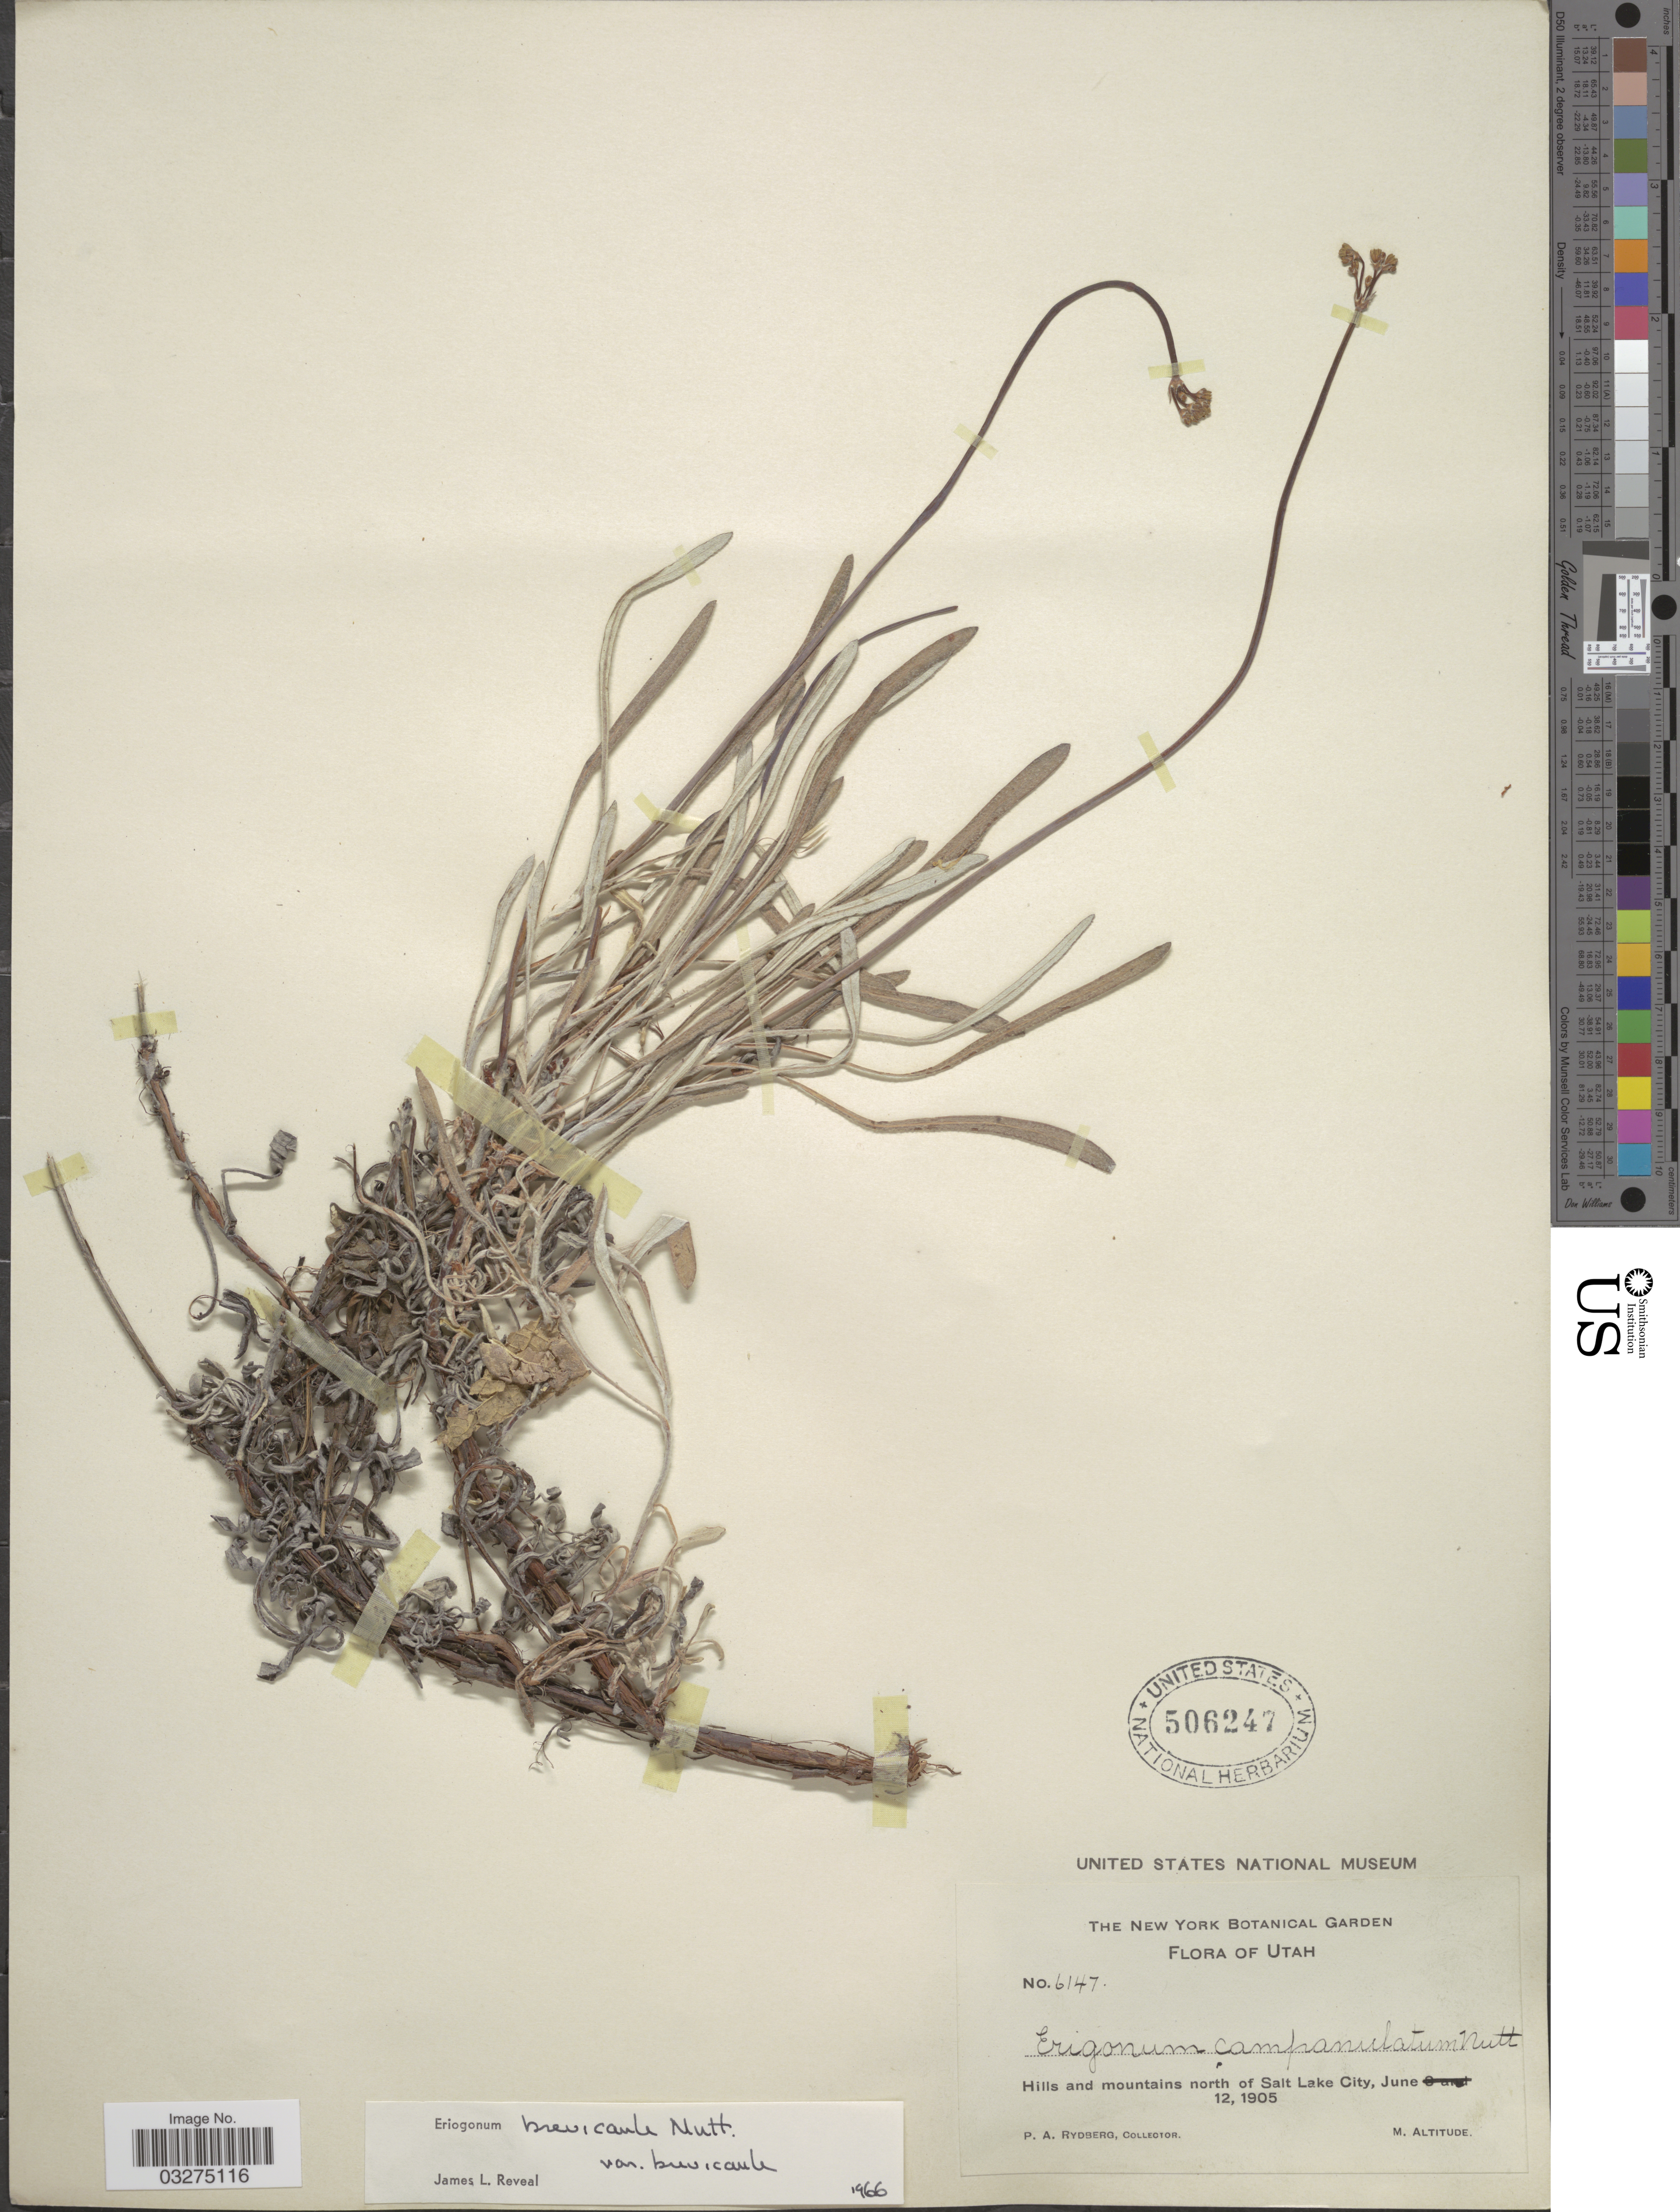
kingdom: Plantae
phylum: Tracheophyta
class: Magnoliopsida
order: Caryophyllales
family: Polygonaceae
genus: Eriogonum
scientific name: Eriogonum brevicaule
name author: Nutt.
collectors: P. A. Rydberg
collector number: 6147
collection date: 1905-06-12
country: United States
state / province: Utah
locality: Hills and mountains north of Salt Lake City.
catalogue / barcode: US 506247